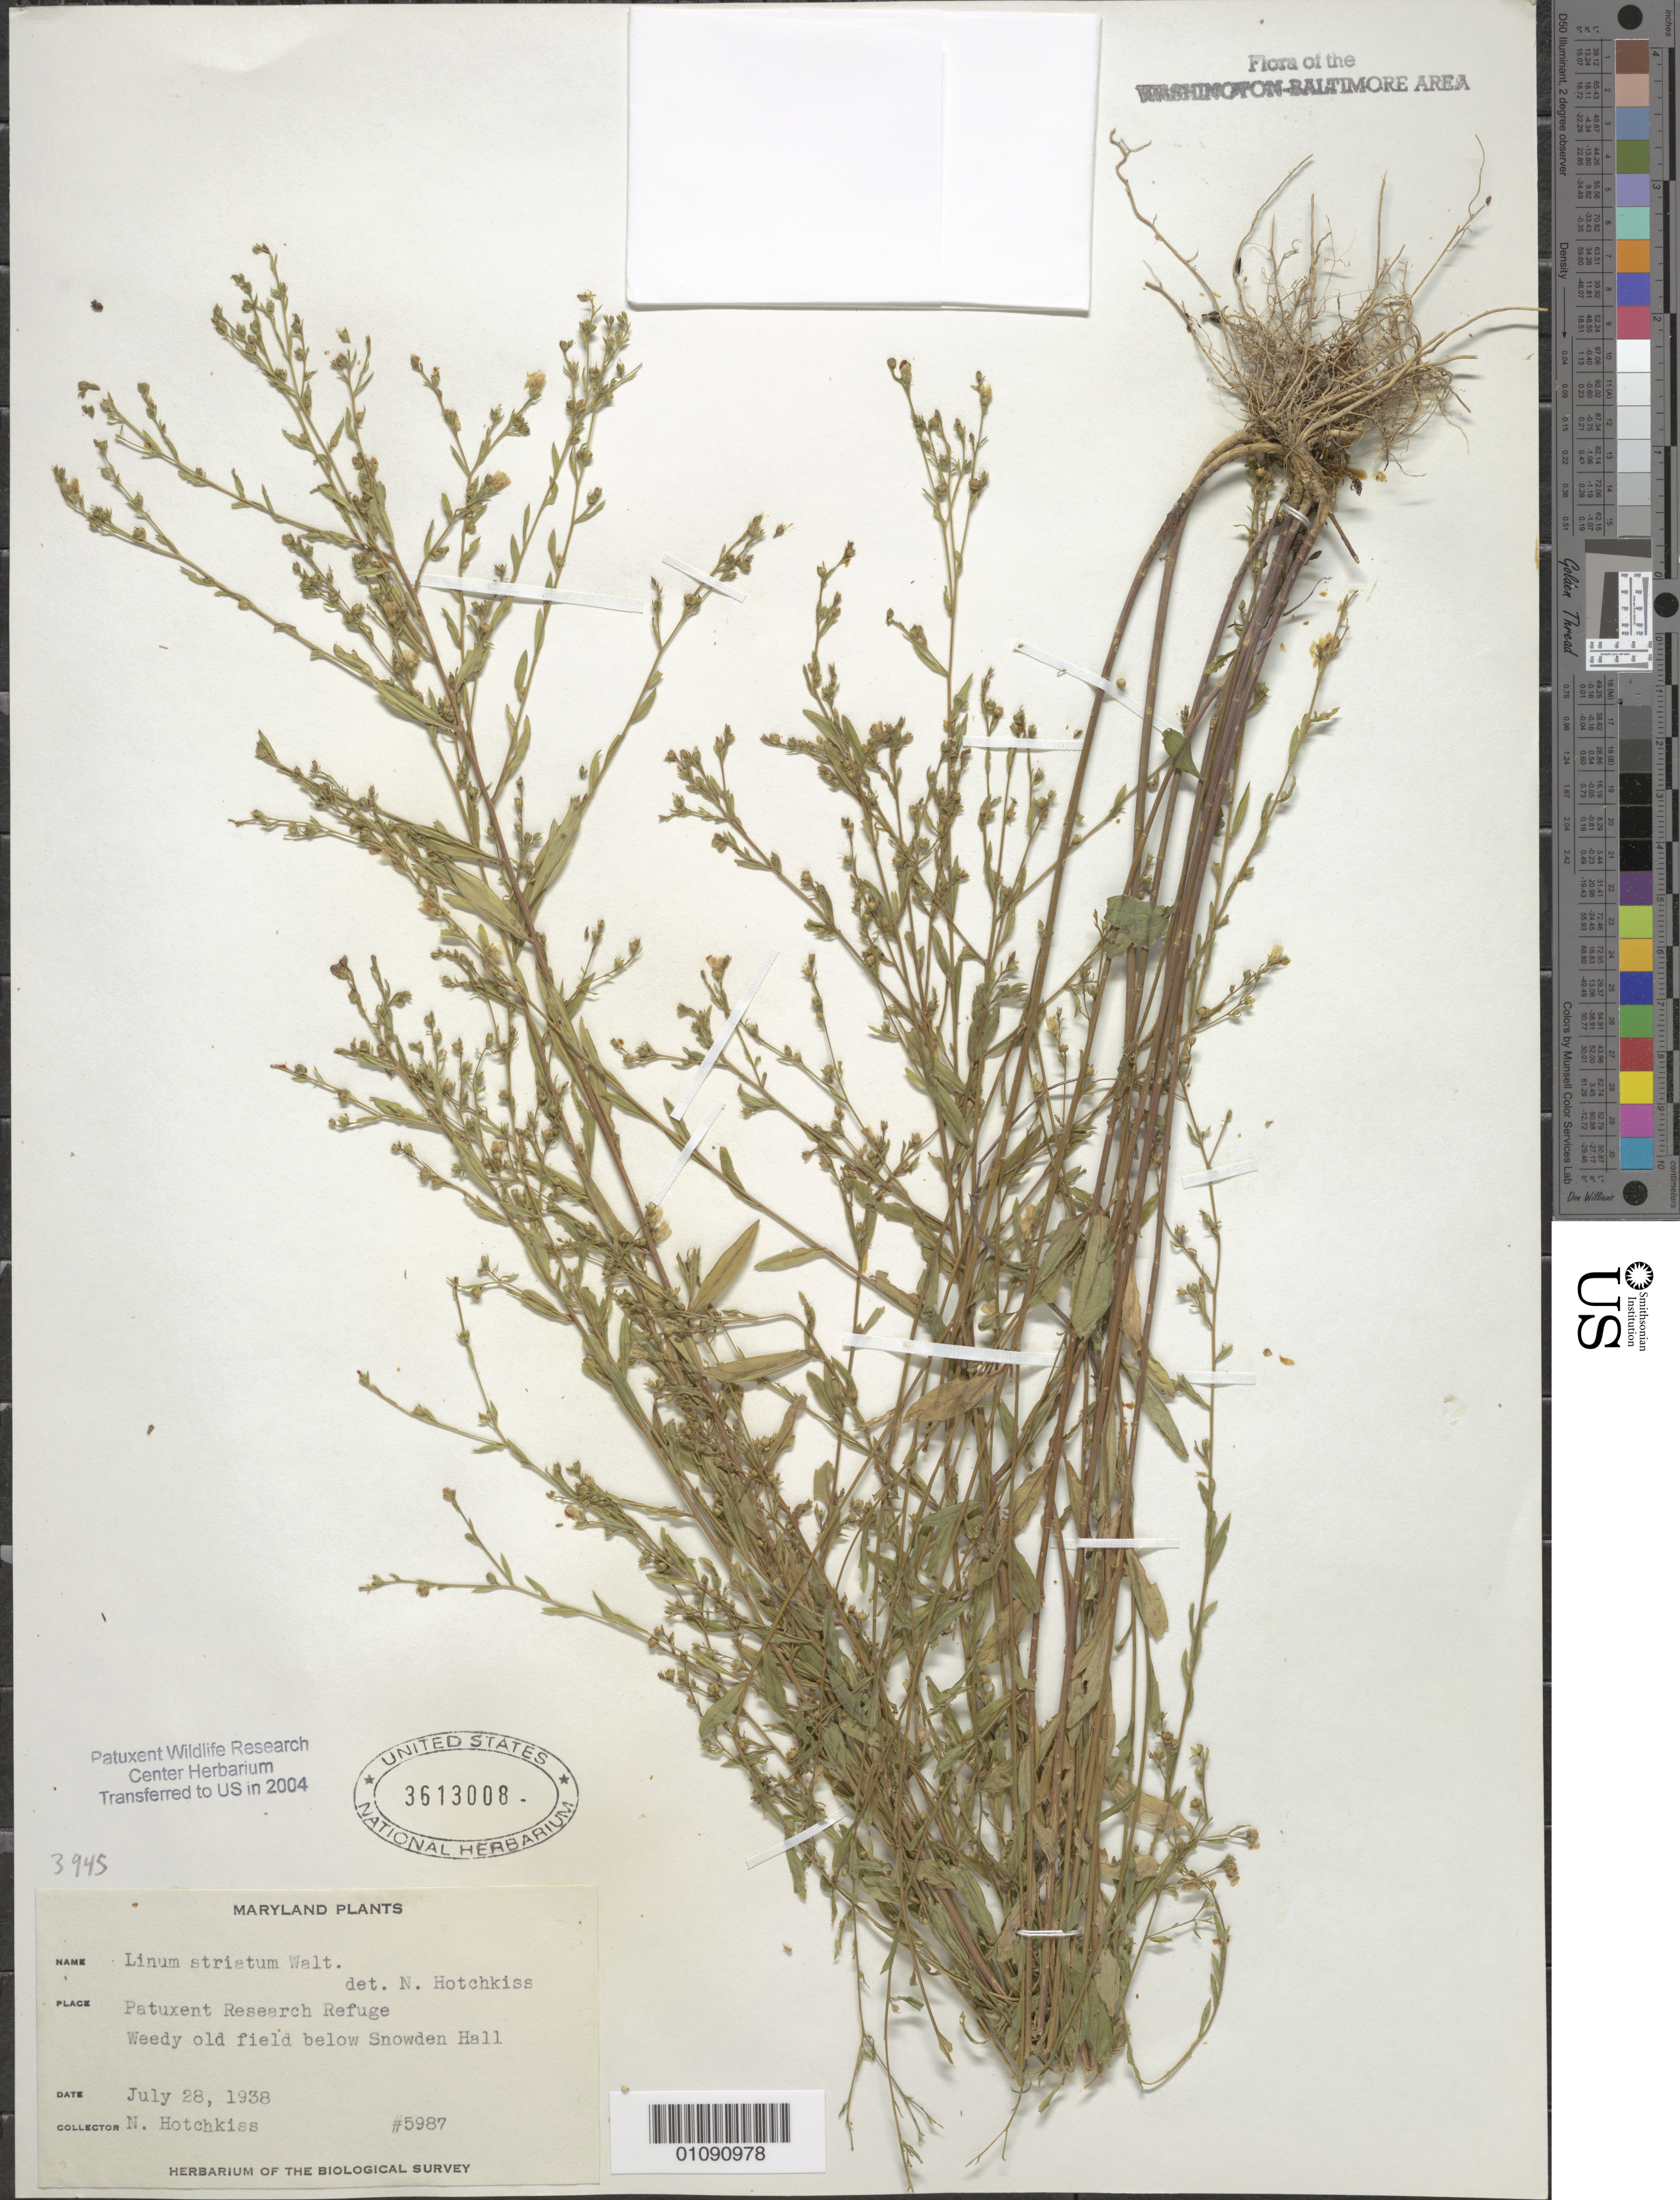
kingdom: Plantae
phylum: Tracheophyta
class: Magnoliopsida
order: Malpighiales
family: Linaceae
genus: Linum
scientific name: Linum striatum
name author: Walter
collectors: N. Hotchkiss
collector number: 5987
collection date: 1938-07-28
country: United States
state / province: Maryland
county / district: Prince George's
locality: Patuxent Wildlife Refuge. Below Snowden Hall.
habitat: Weedy old field.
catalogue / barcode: US 3613008